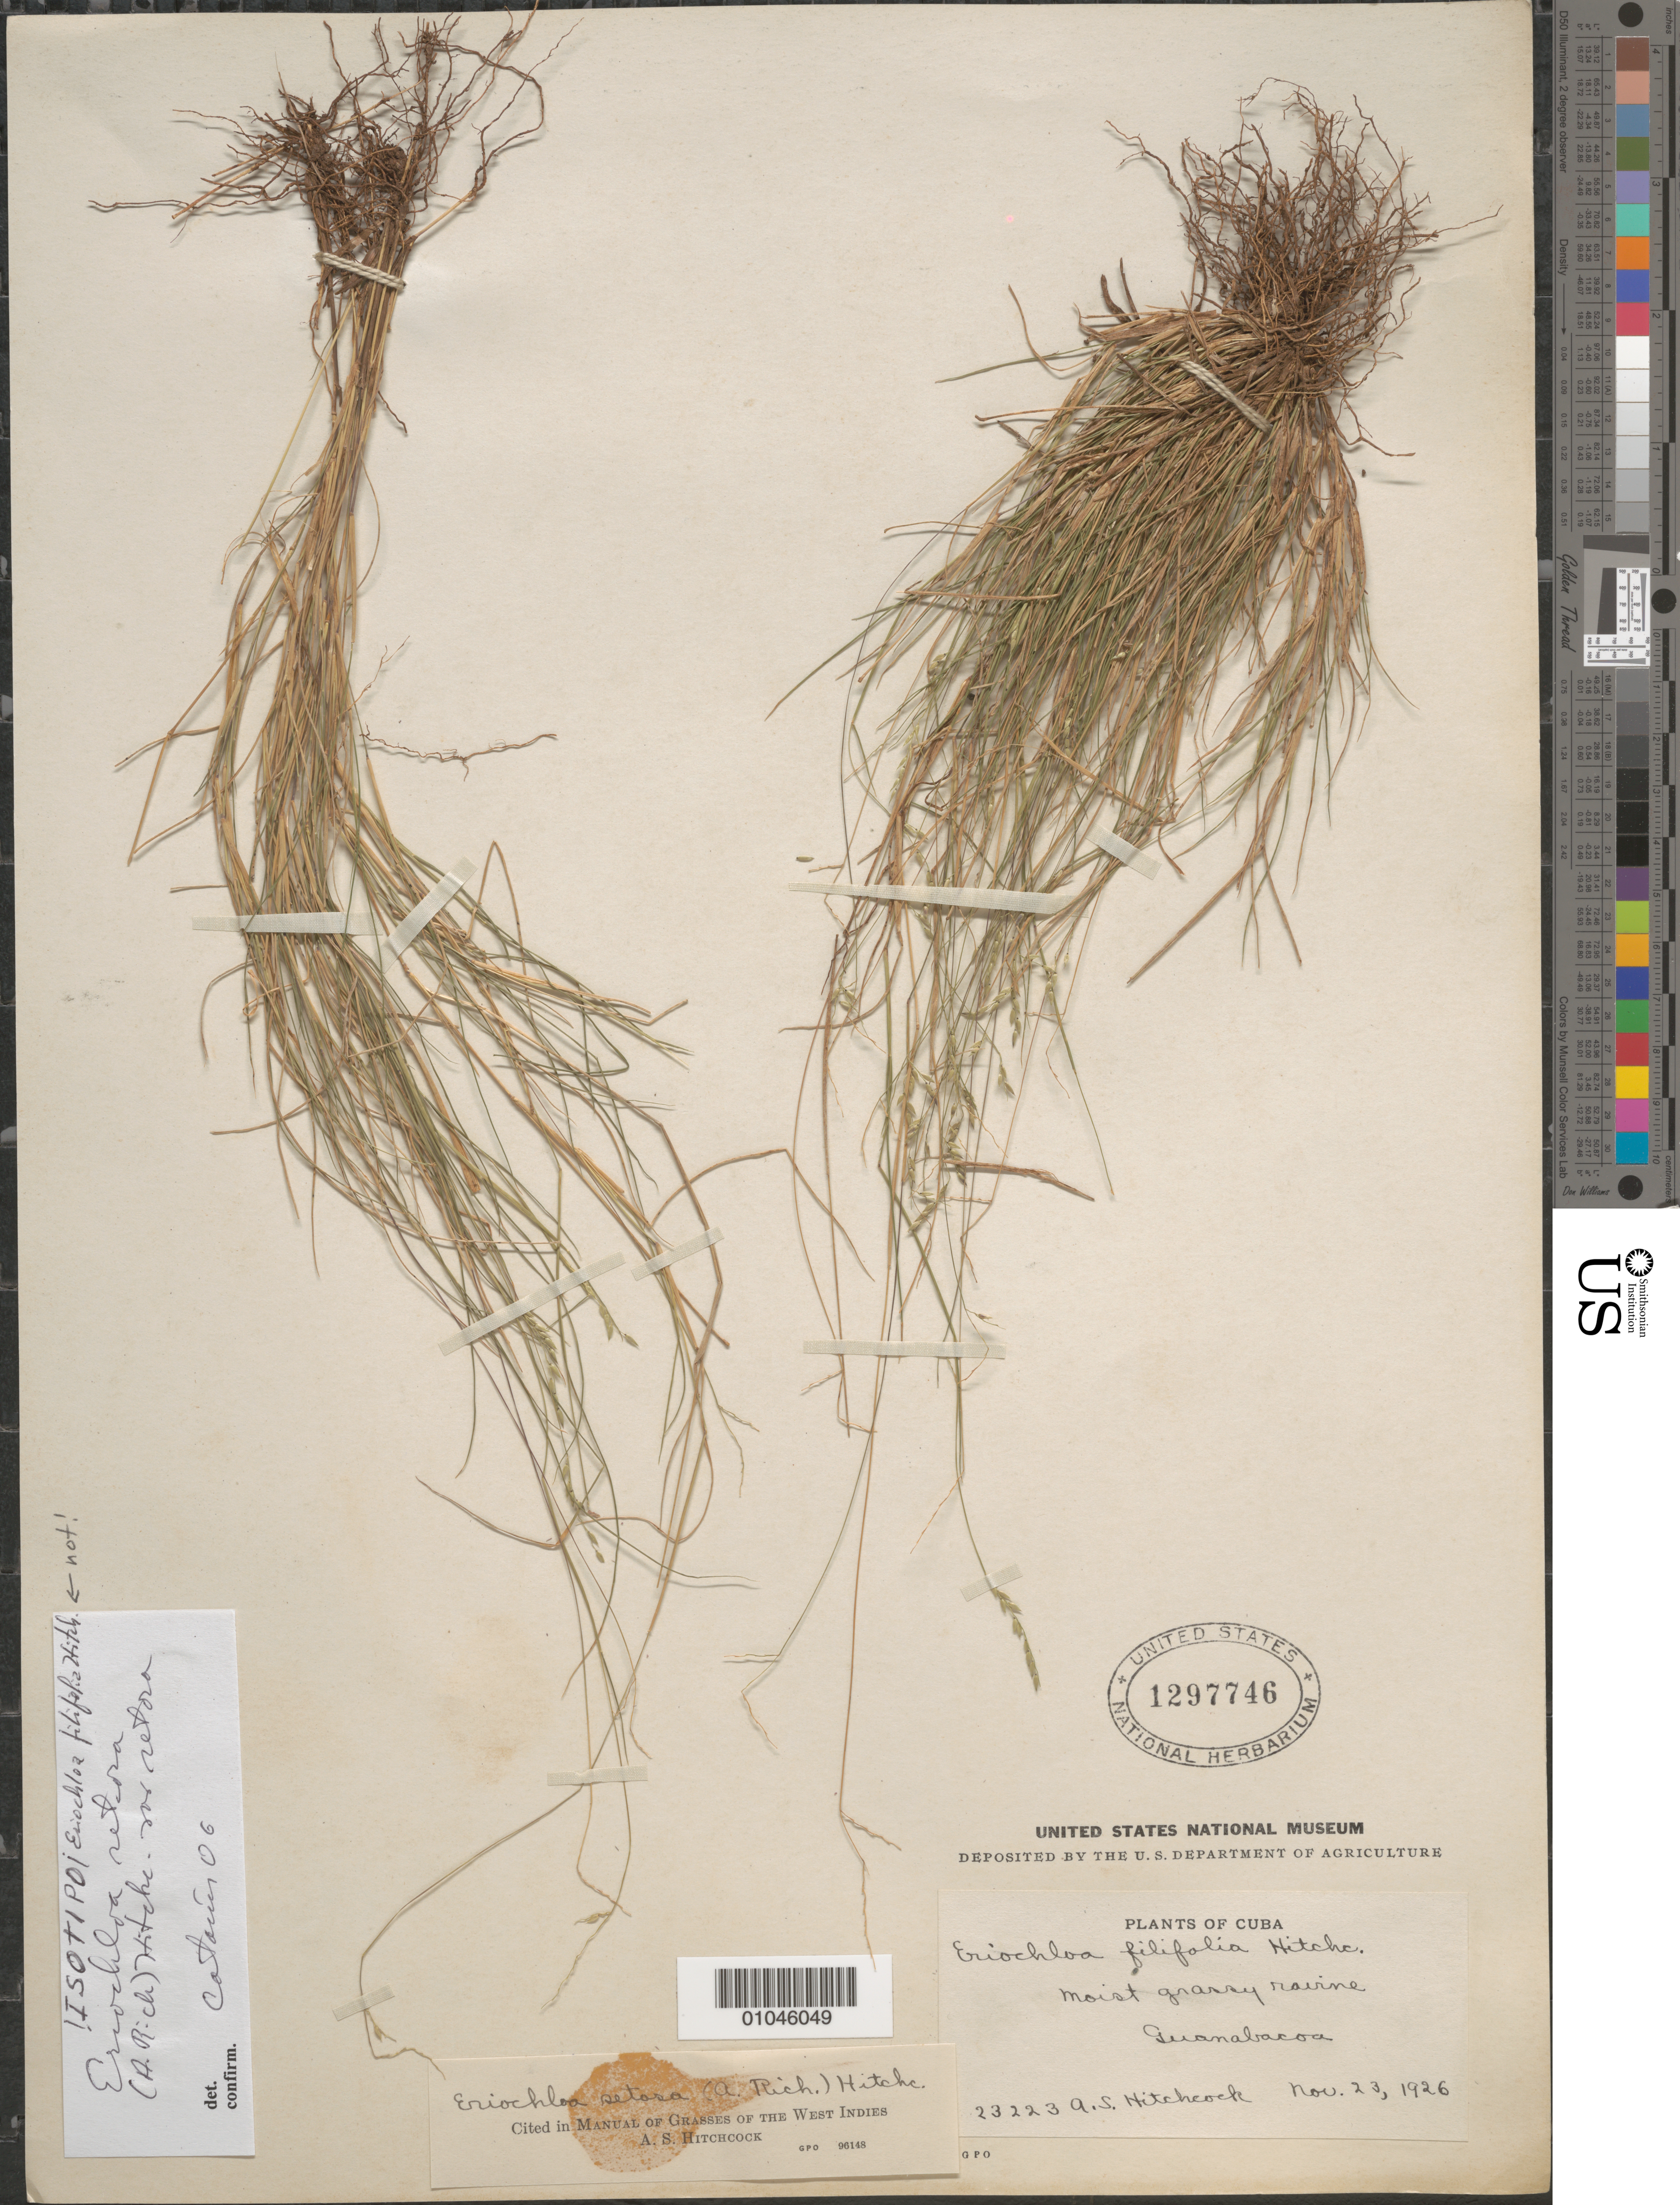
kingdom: Plantae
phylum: Tracheophyta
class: Liliopsida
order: Poales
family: Poaceae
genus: Eriochloa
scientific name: Eriochloa setosa var. setosa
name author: (A. Rich.) Hitchc.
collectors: A. S. Hitchcock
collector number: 23223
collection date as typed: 23 Nov 1926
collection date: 1926-11-23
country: Cuba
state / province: La Habana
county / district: Municipio Guanabacoa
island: Cuba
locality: Guanabacoa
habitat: Moist grassy ravine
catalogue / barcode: US 1297746